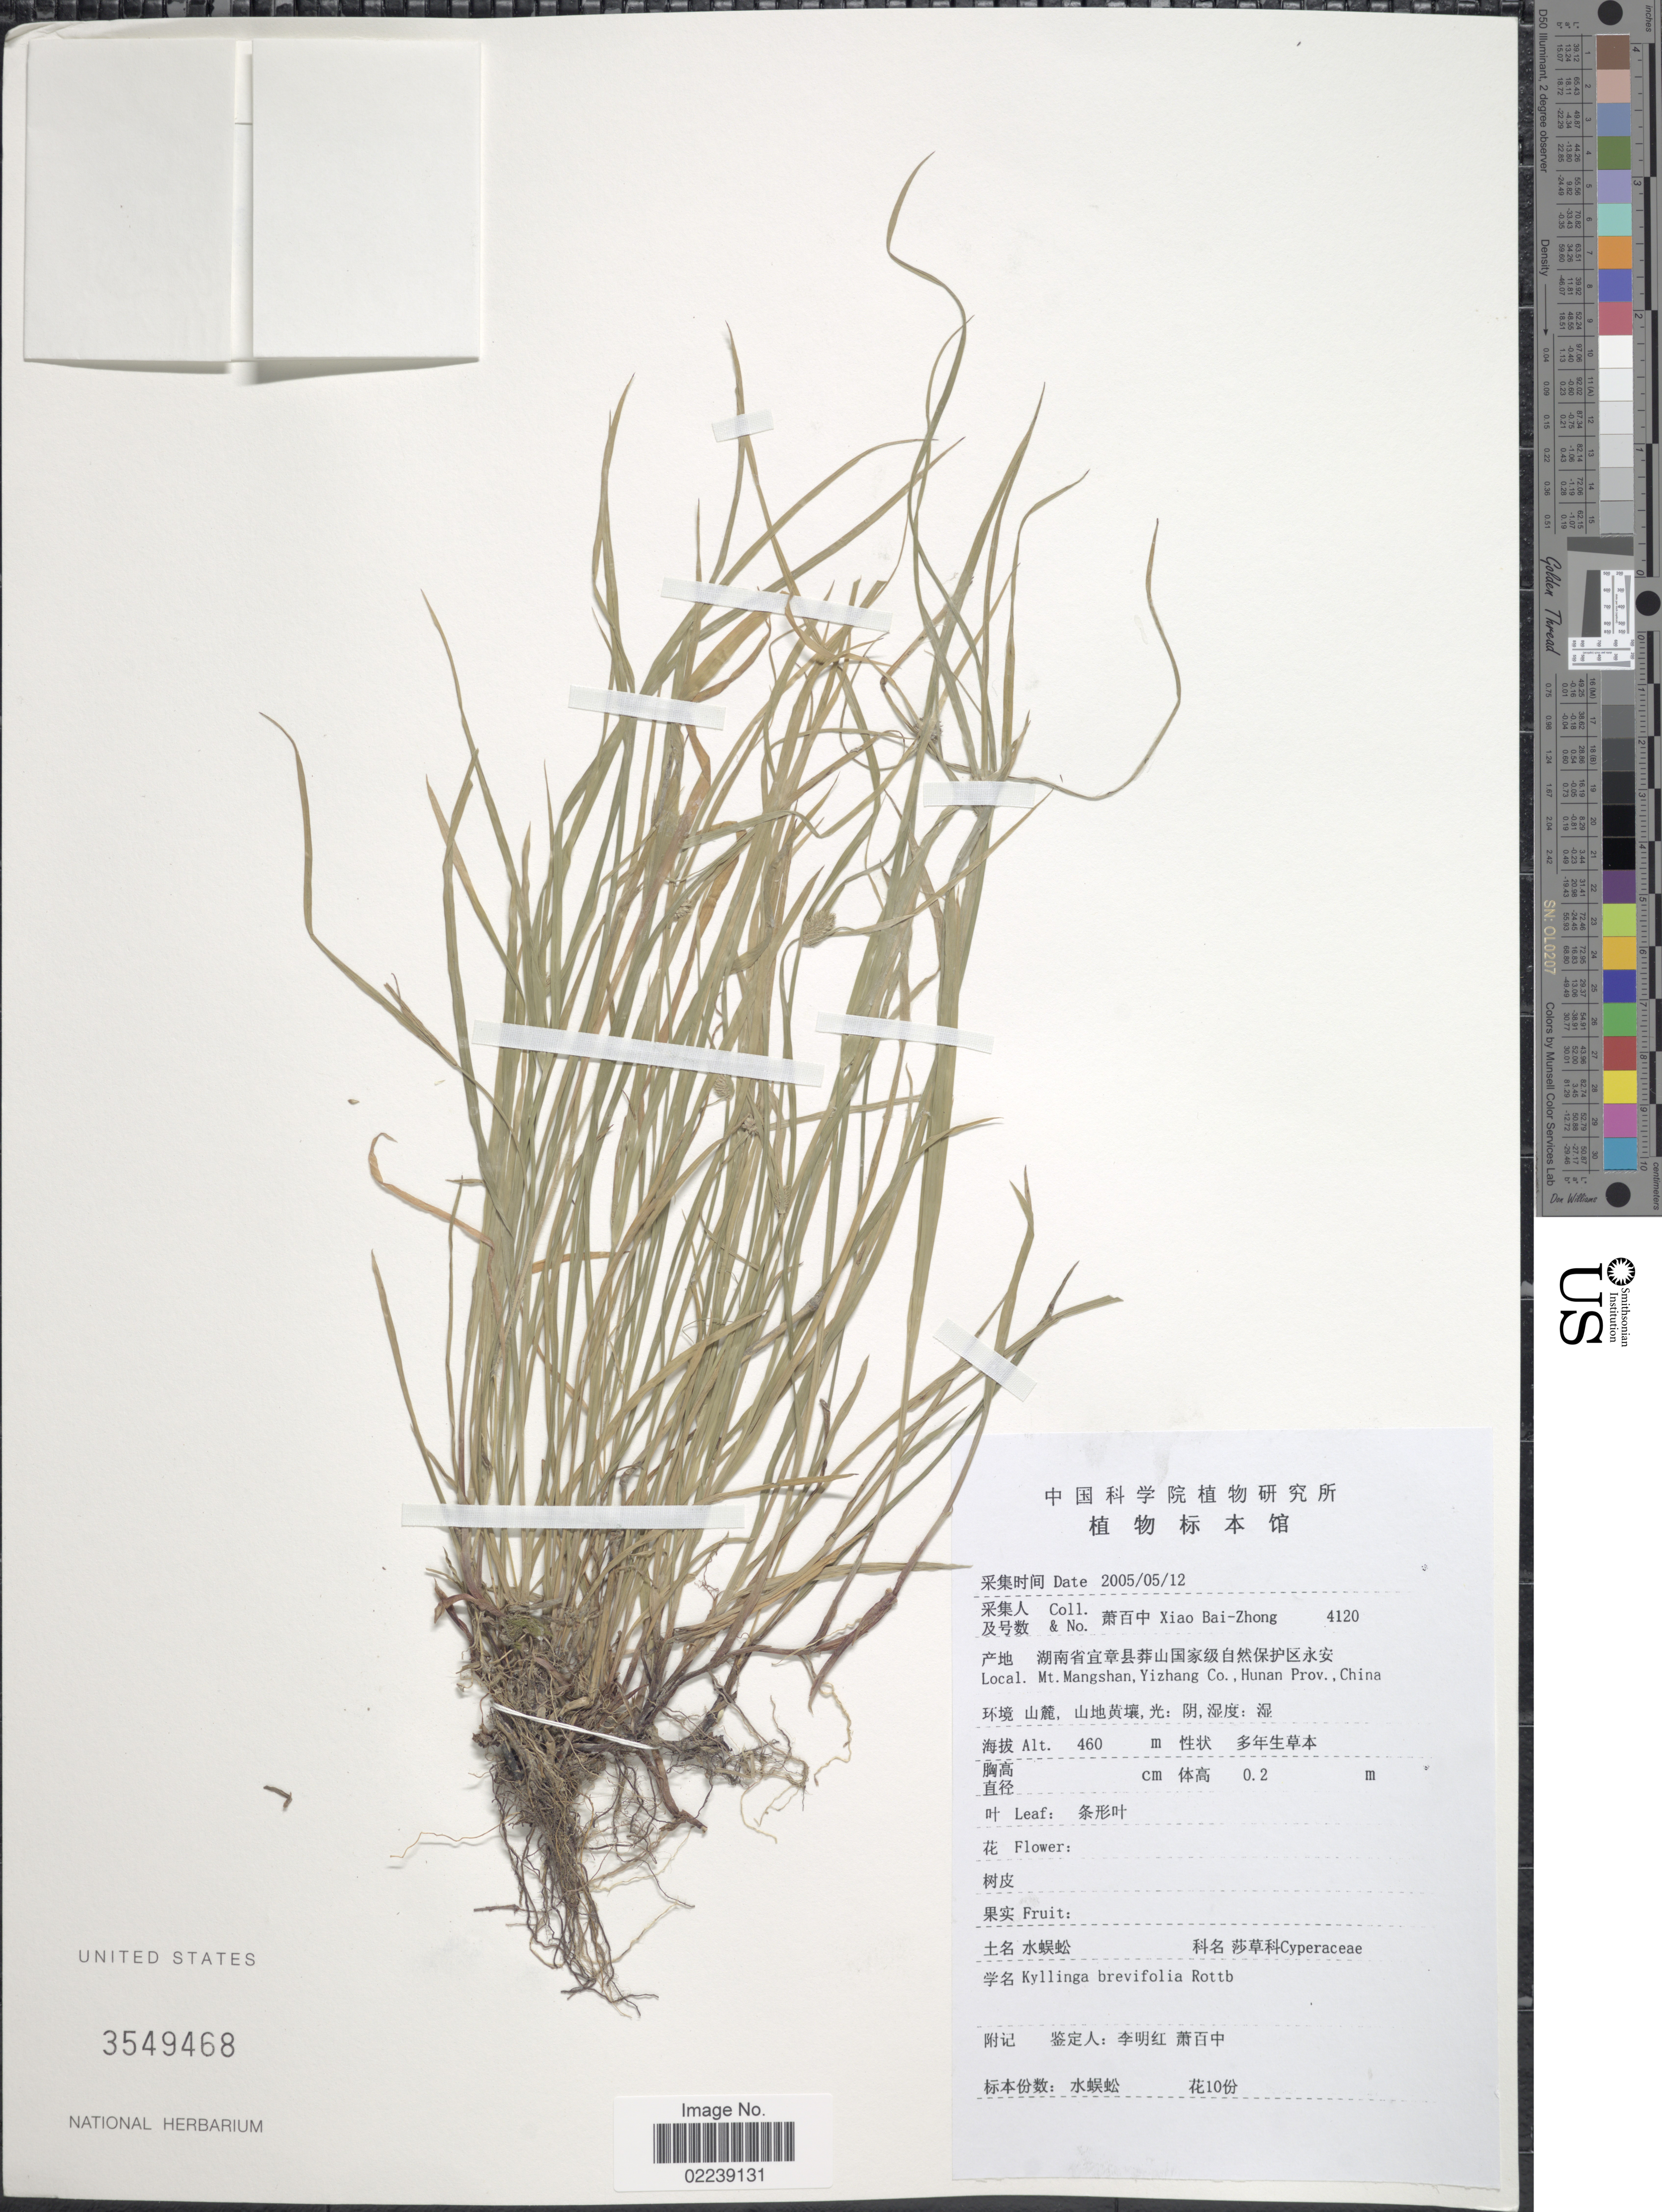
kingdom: Plantae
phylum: Tracheophyta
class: Liliopsida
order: Poales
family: Cyperaceae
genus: Cyperus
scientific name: Cyperus brevifolius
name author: (Rottb.) Hassk.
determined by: Strong, M. T., (US), Smithsonian Institution - National Museum of Natural History (UNITED STATES)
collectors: B. Z. Xiao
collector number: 4120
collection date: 2005-05-12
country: China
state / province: Hunan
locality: Mt. Mangshan, Yizhang Co., Hunan Prov.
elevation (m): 460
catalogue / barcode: US 3549468